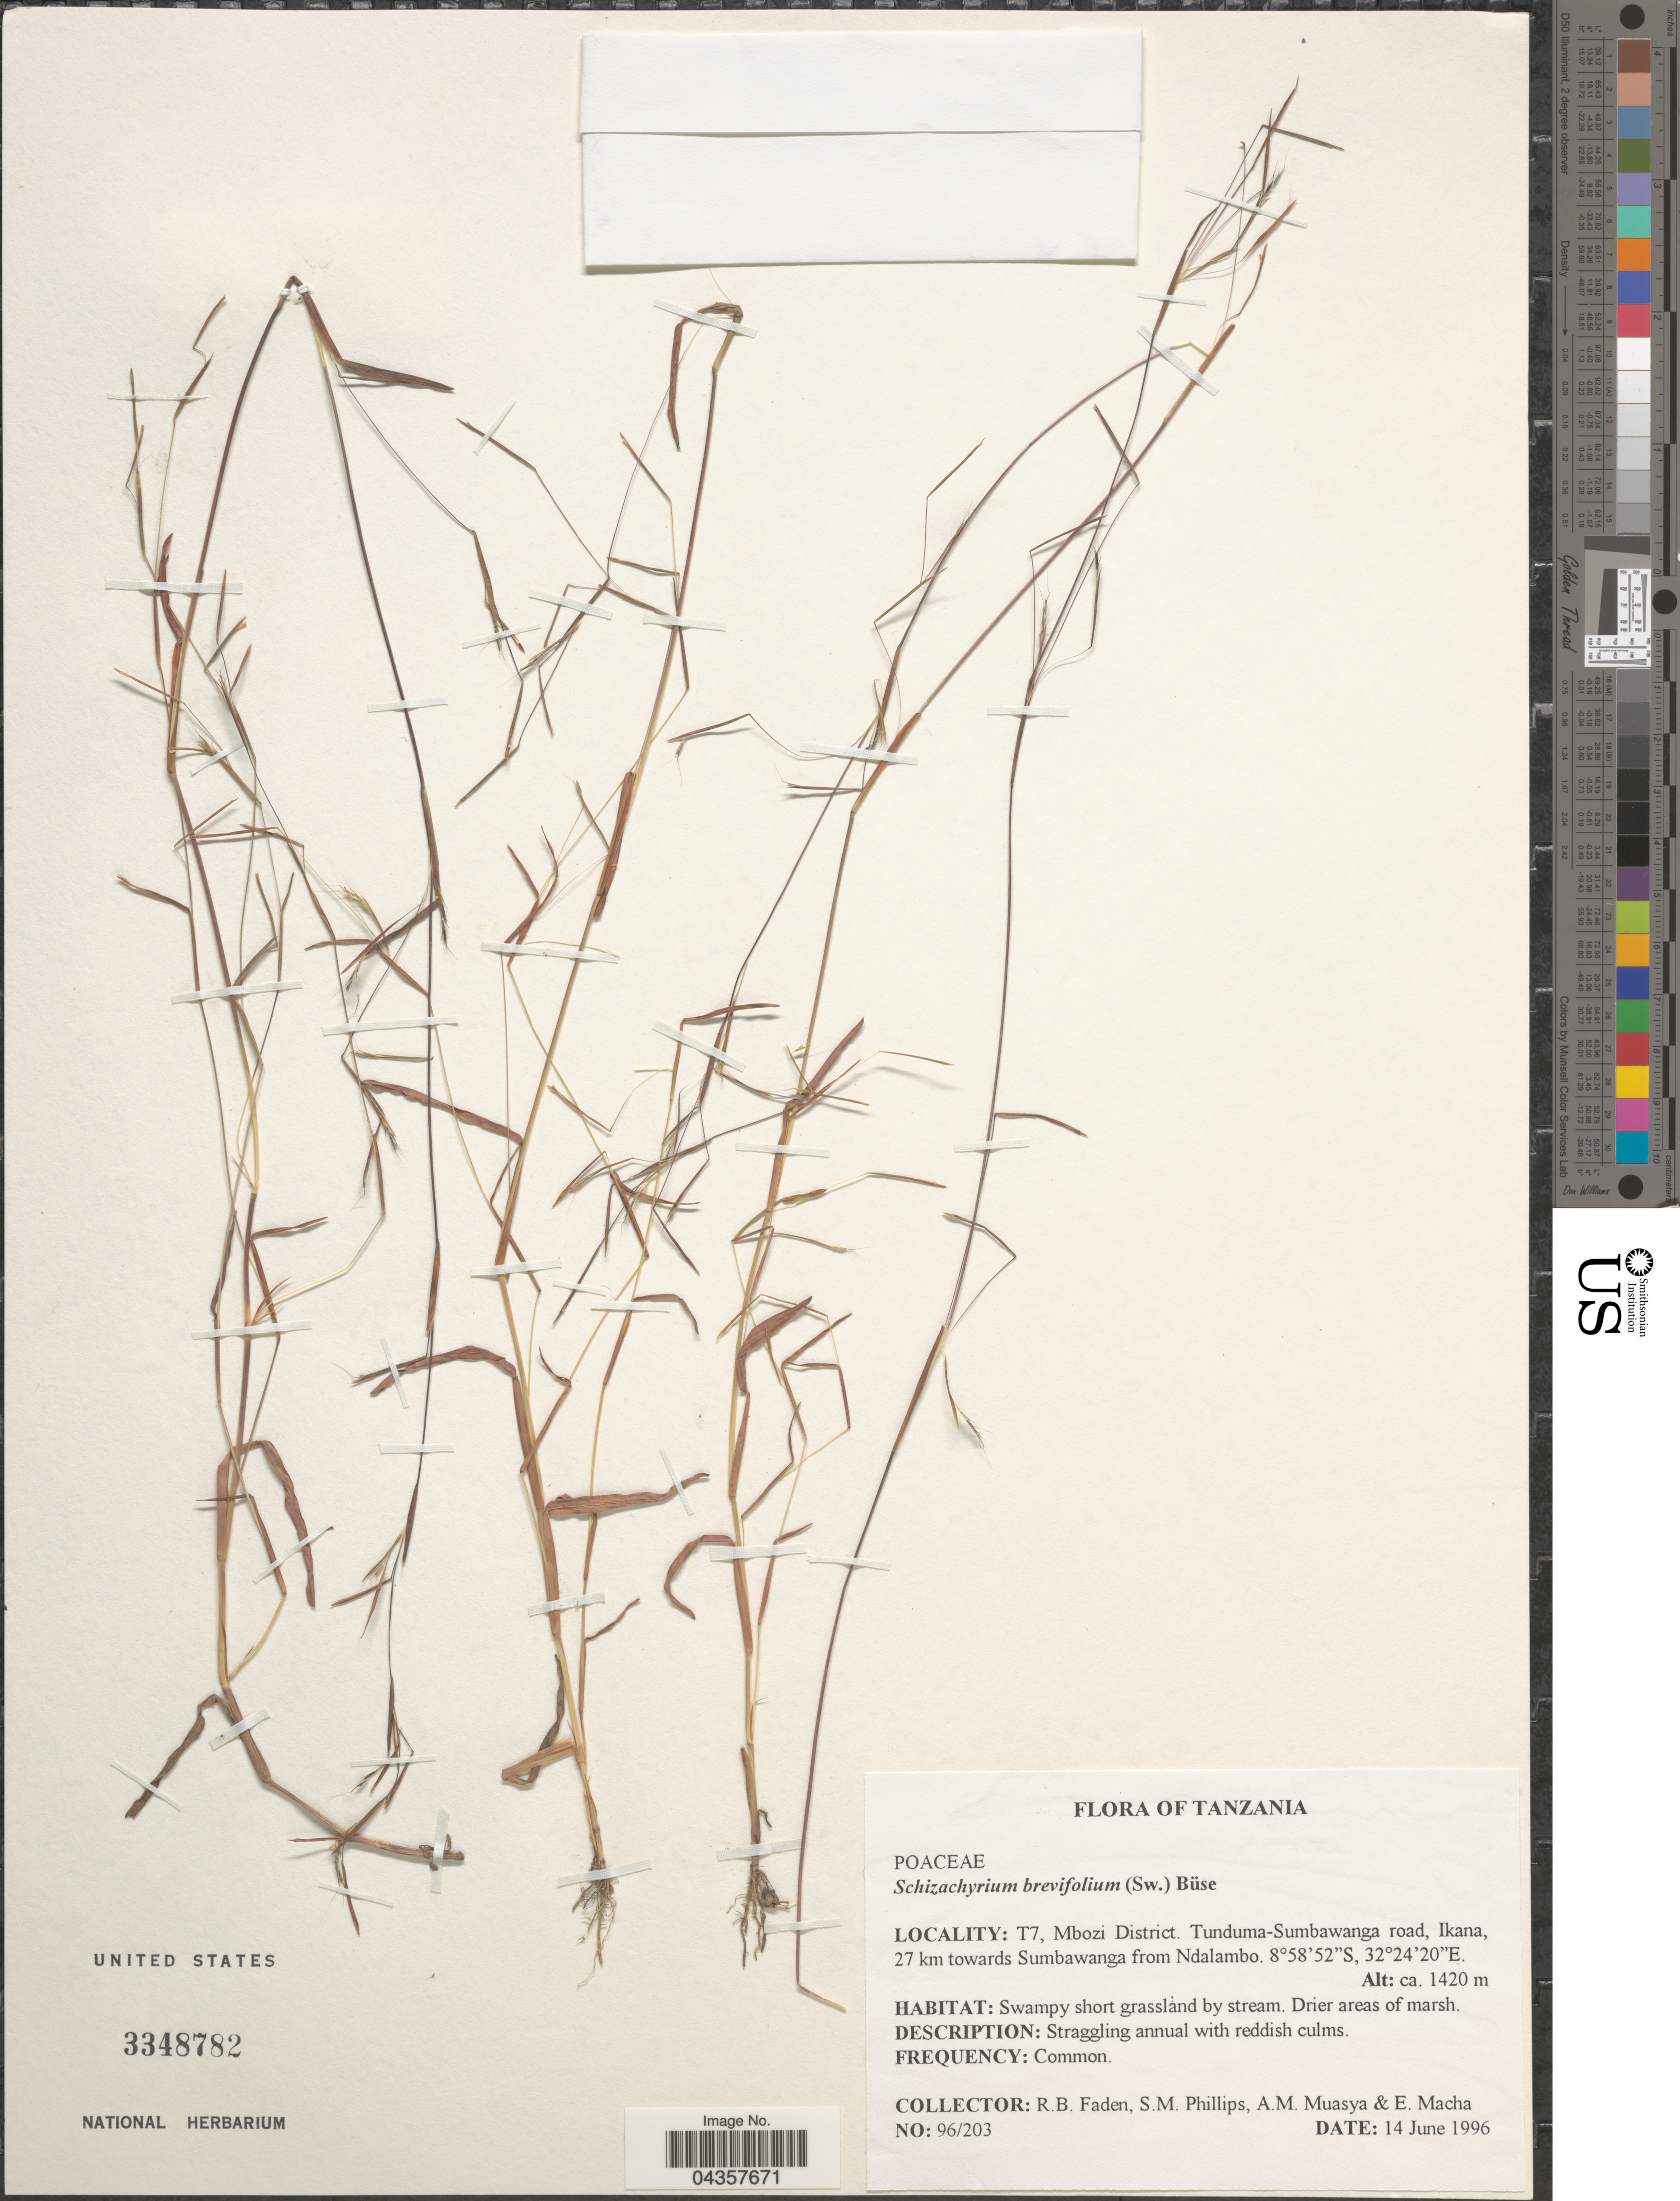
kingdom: Plantae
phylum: Tracheophyta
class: Liliopsida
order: Poales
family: Poaceae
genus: Schizachyrium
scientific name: Schizachyrium brevifolium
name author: (Sw.) Nees ex Büse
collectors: R. B. Faden, S. M. Phillips, A. Muasya & E. Macha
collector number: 96/203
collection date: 1996-06-14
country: Tanzania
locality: T7, Mbozi District. Tunduma-Sumbawanga road, Ikana, 27 km towards Sumbawanga from Ndalambo.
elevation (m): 1420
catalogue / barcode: US 3348782